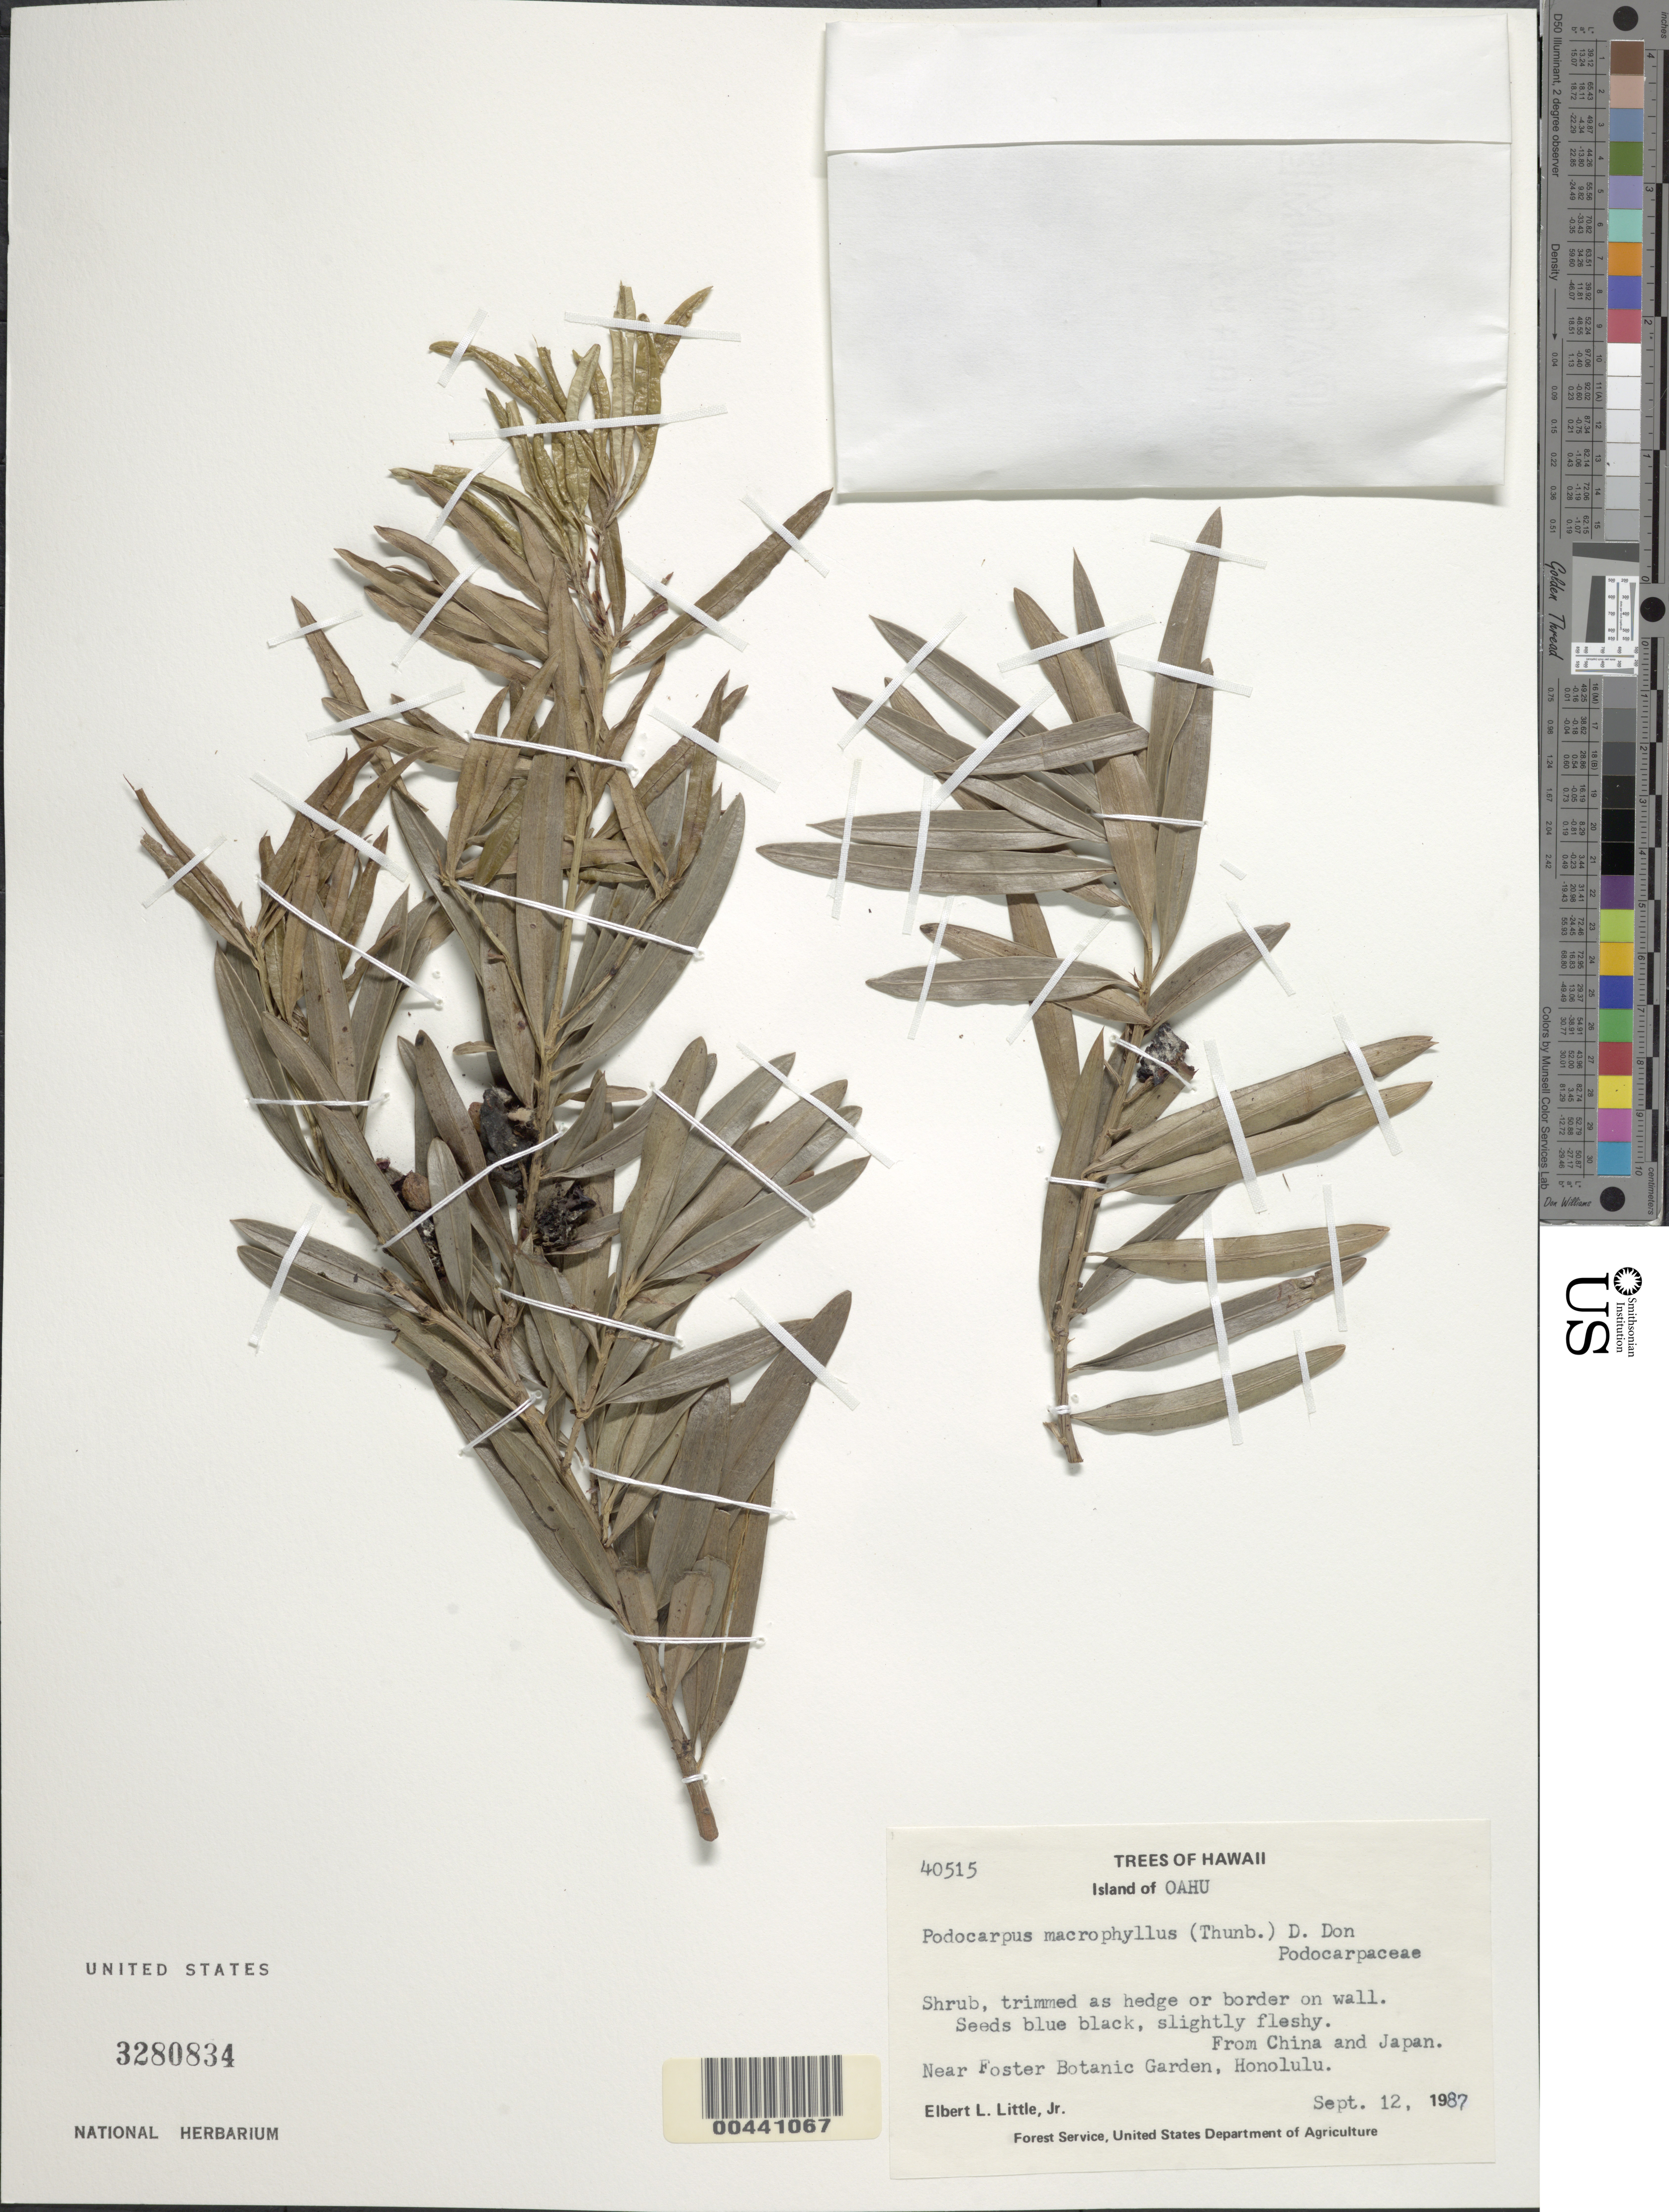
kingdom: Plantae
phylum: Tracheophyta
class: Pinopsida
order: Pinales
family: Podocarpaceae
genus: Podocarpus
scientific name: Podocarpus macrophyllus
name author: (Thunb.) Sweet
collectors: E. L. Little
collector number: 40515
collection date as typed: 12 Sep 1987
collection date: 1987-09-12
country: United States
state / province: Hawaii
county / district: Honolulu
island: Oahu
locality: Near Foster Botanic Garden, Honolulu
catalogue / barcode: US 3280834